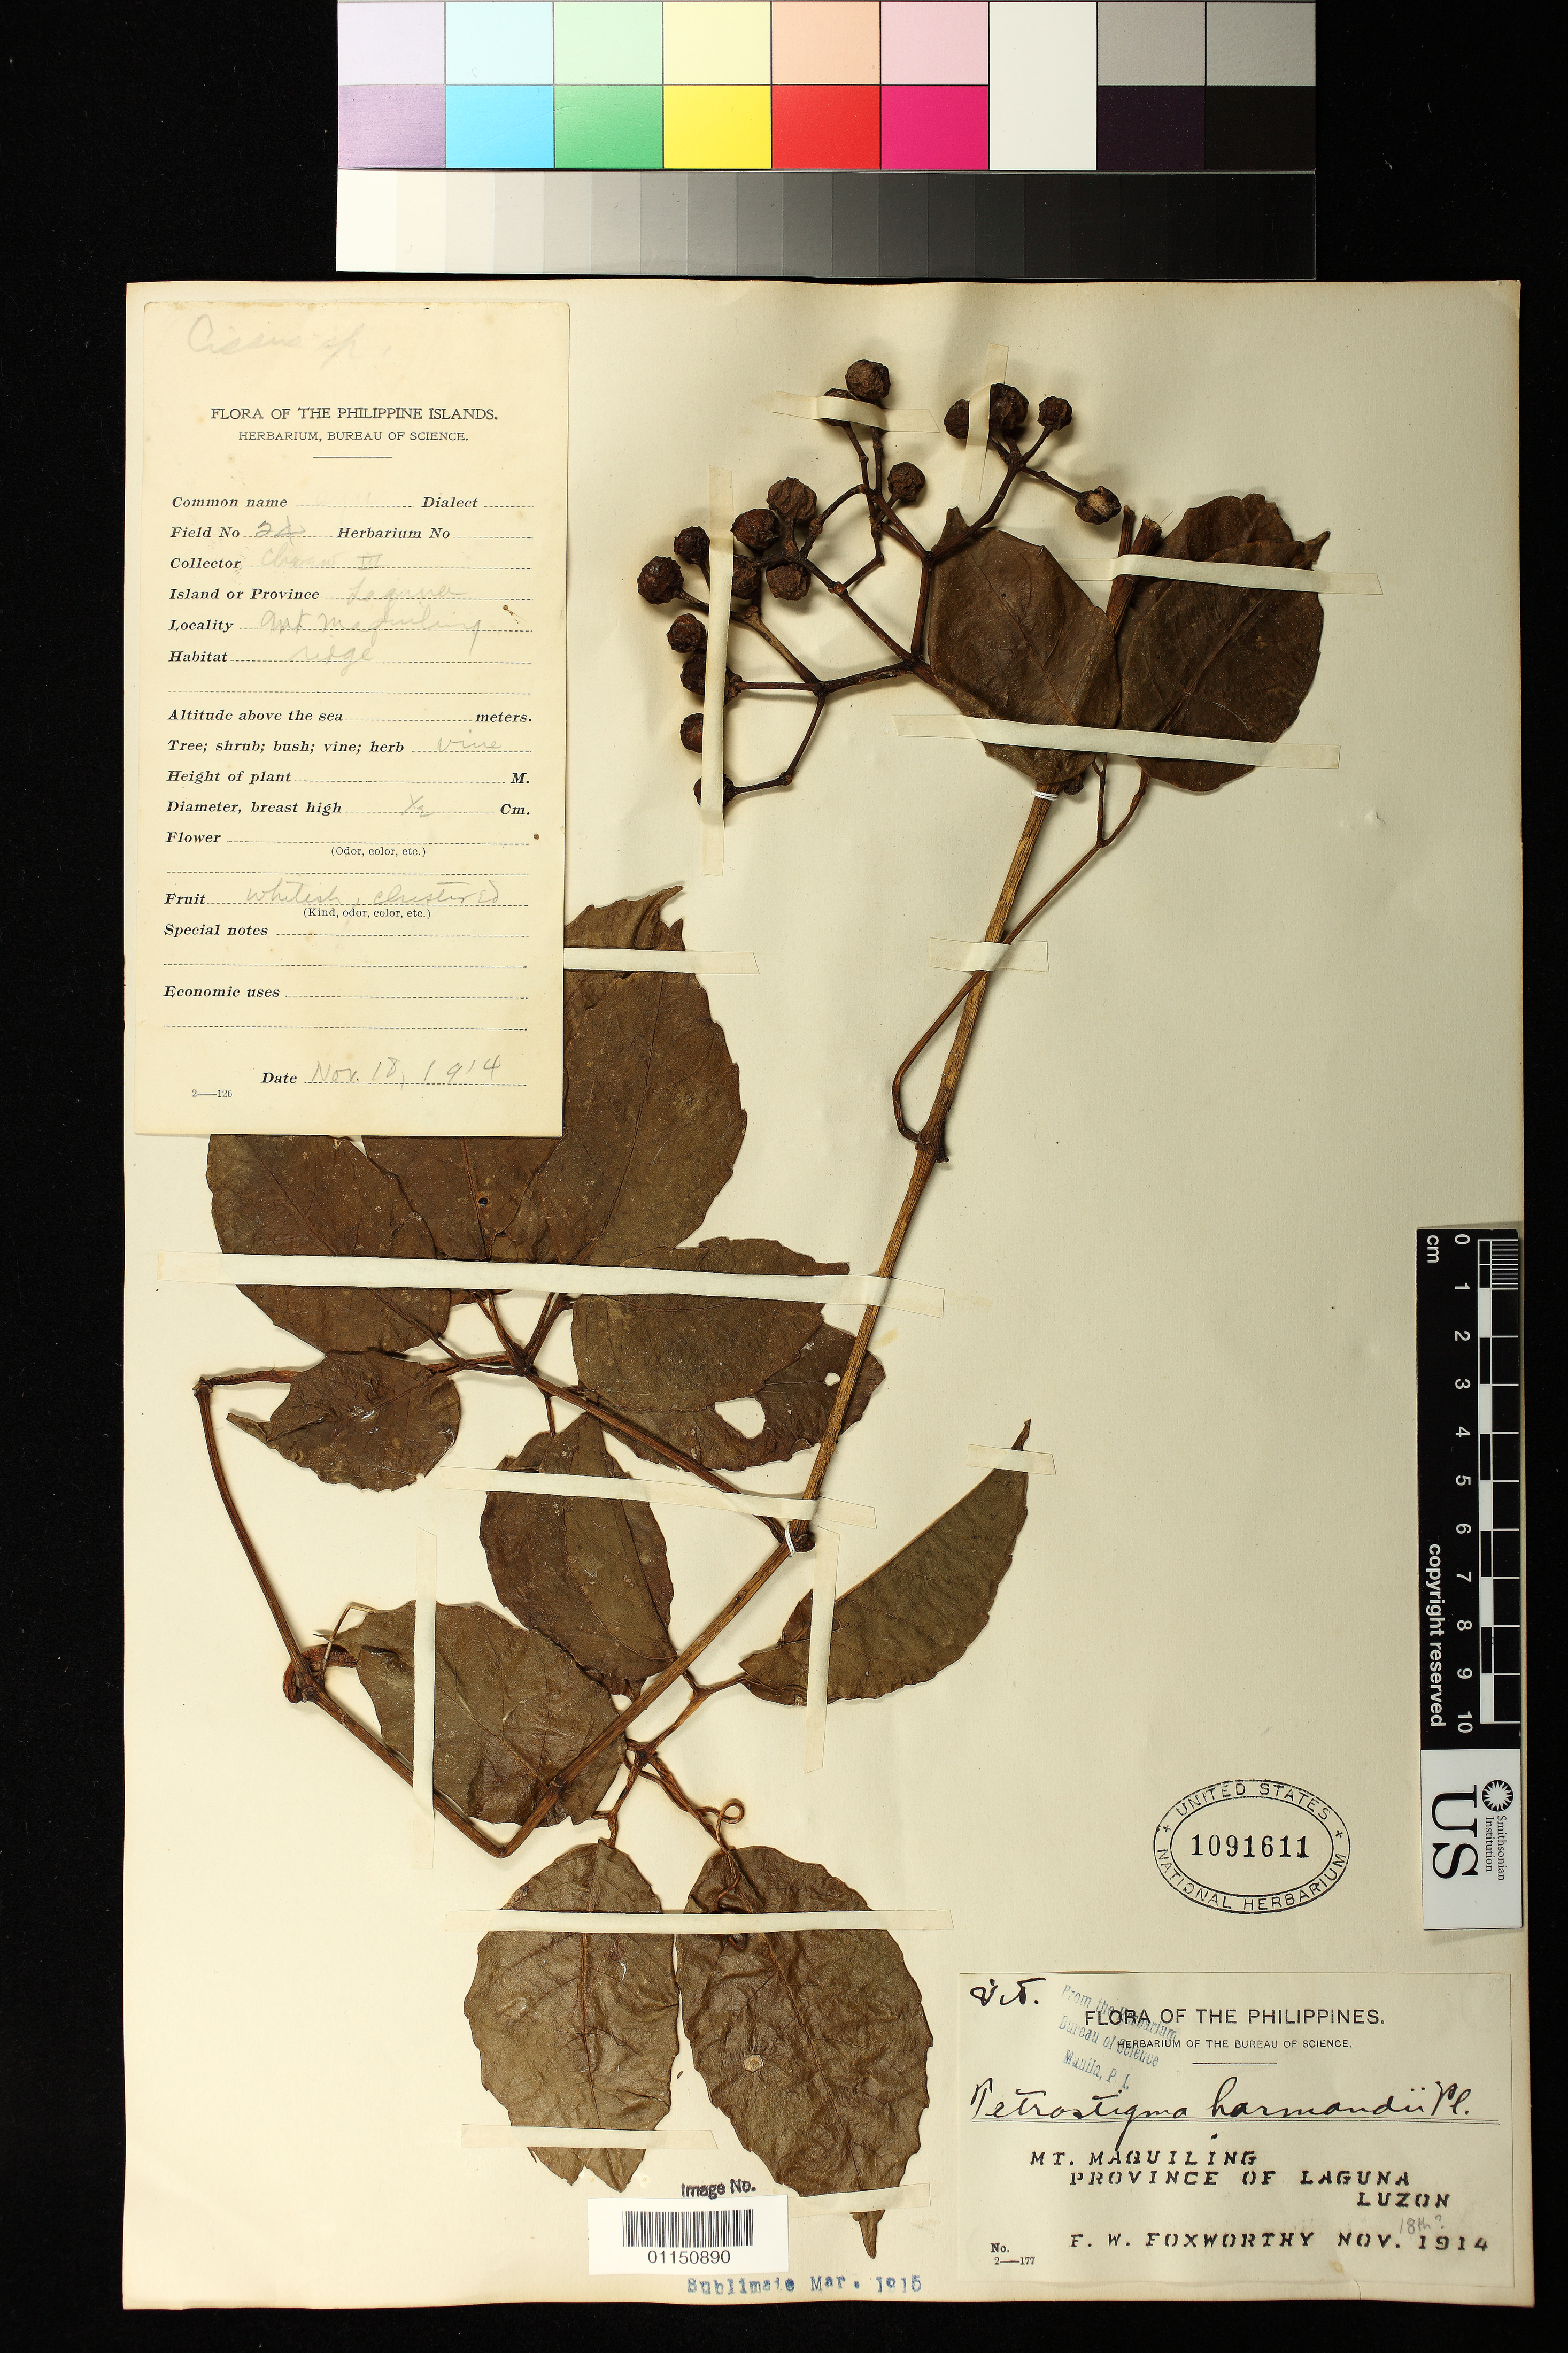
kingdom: Plantae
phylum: Tracheophyta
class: Magnoliopsida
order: Vitales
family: Vitaceae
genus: Tetrastigma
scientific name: Tetrastigma harmandii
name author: Planch.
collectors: F. W. Foxworthy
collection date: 1914-11-18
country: Philippines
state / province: Calabarzon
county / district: Laguna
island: Luzon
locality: Mt Maquiling. Luzon.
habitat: Vine.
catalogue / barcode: US 1091611